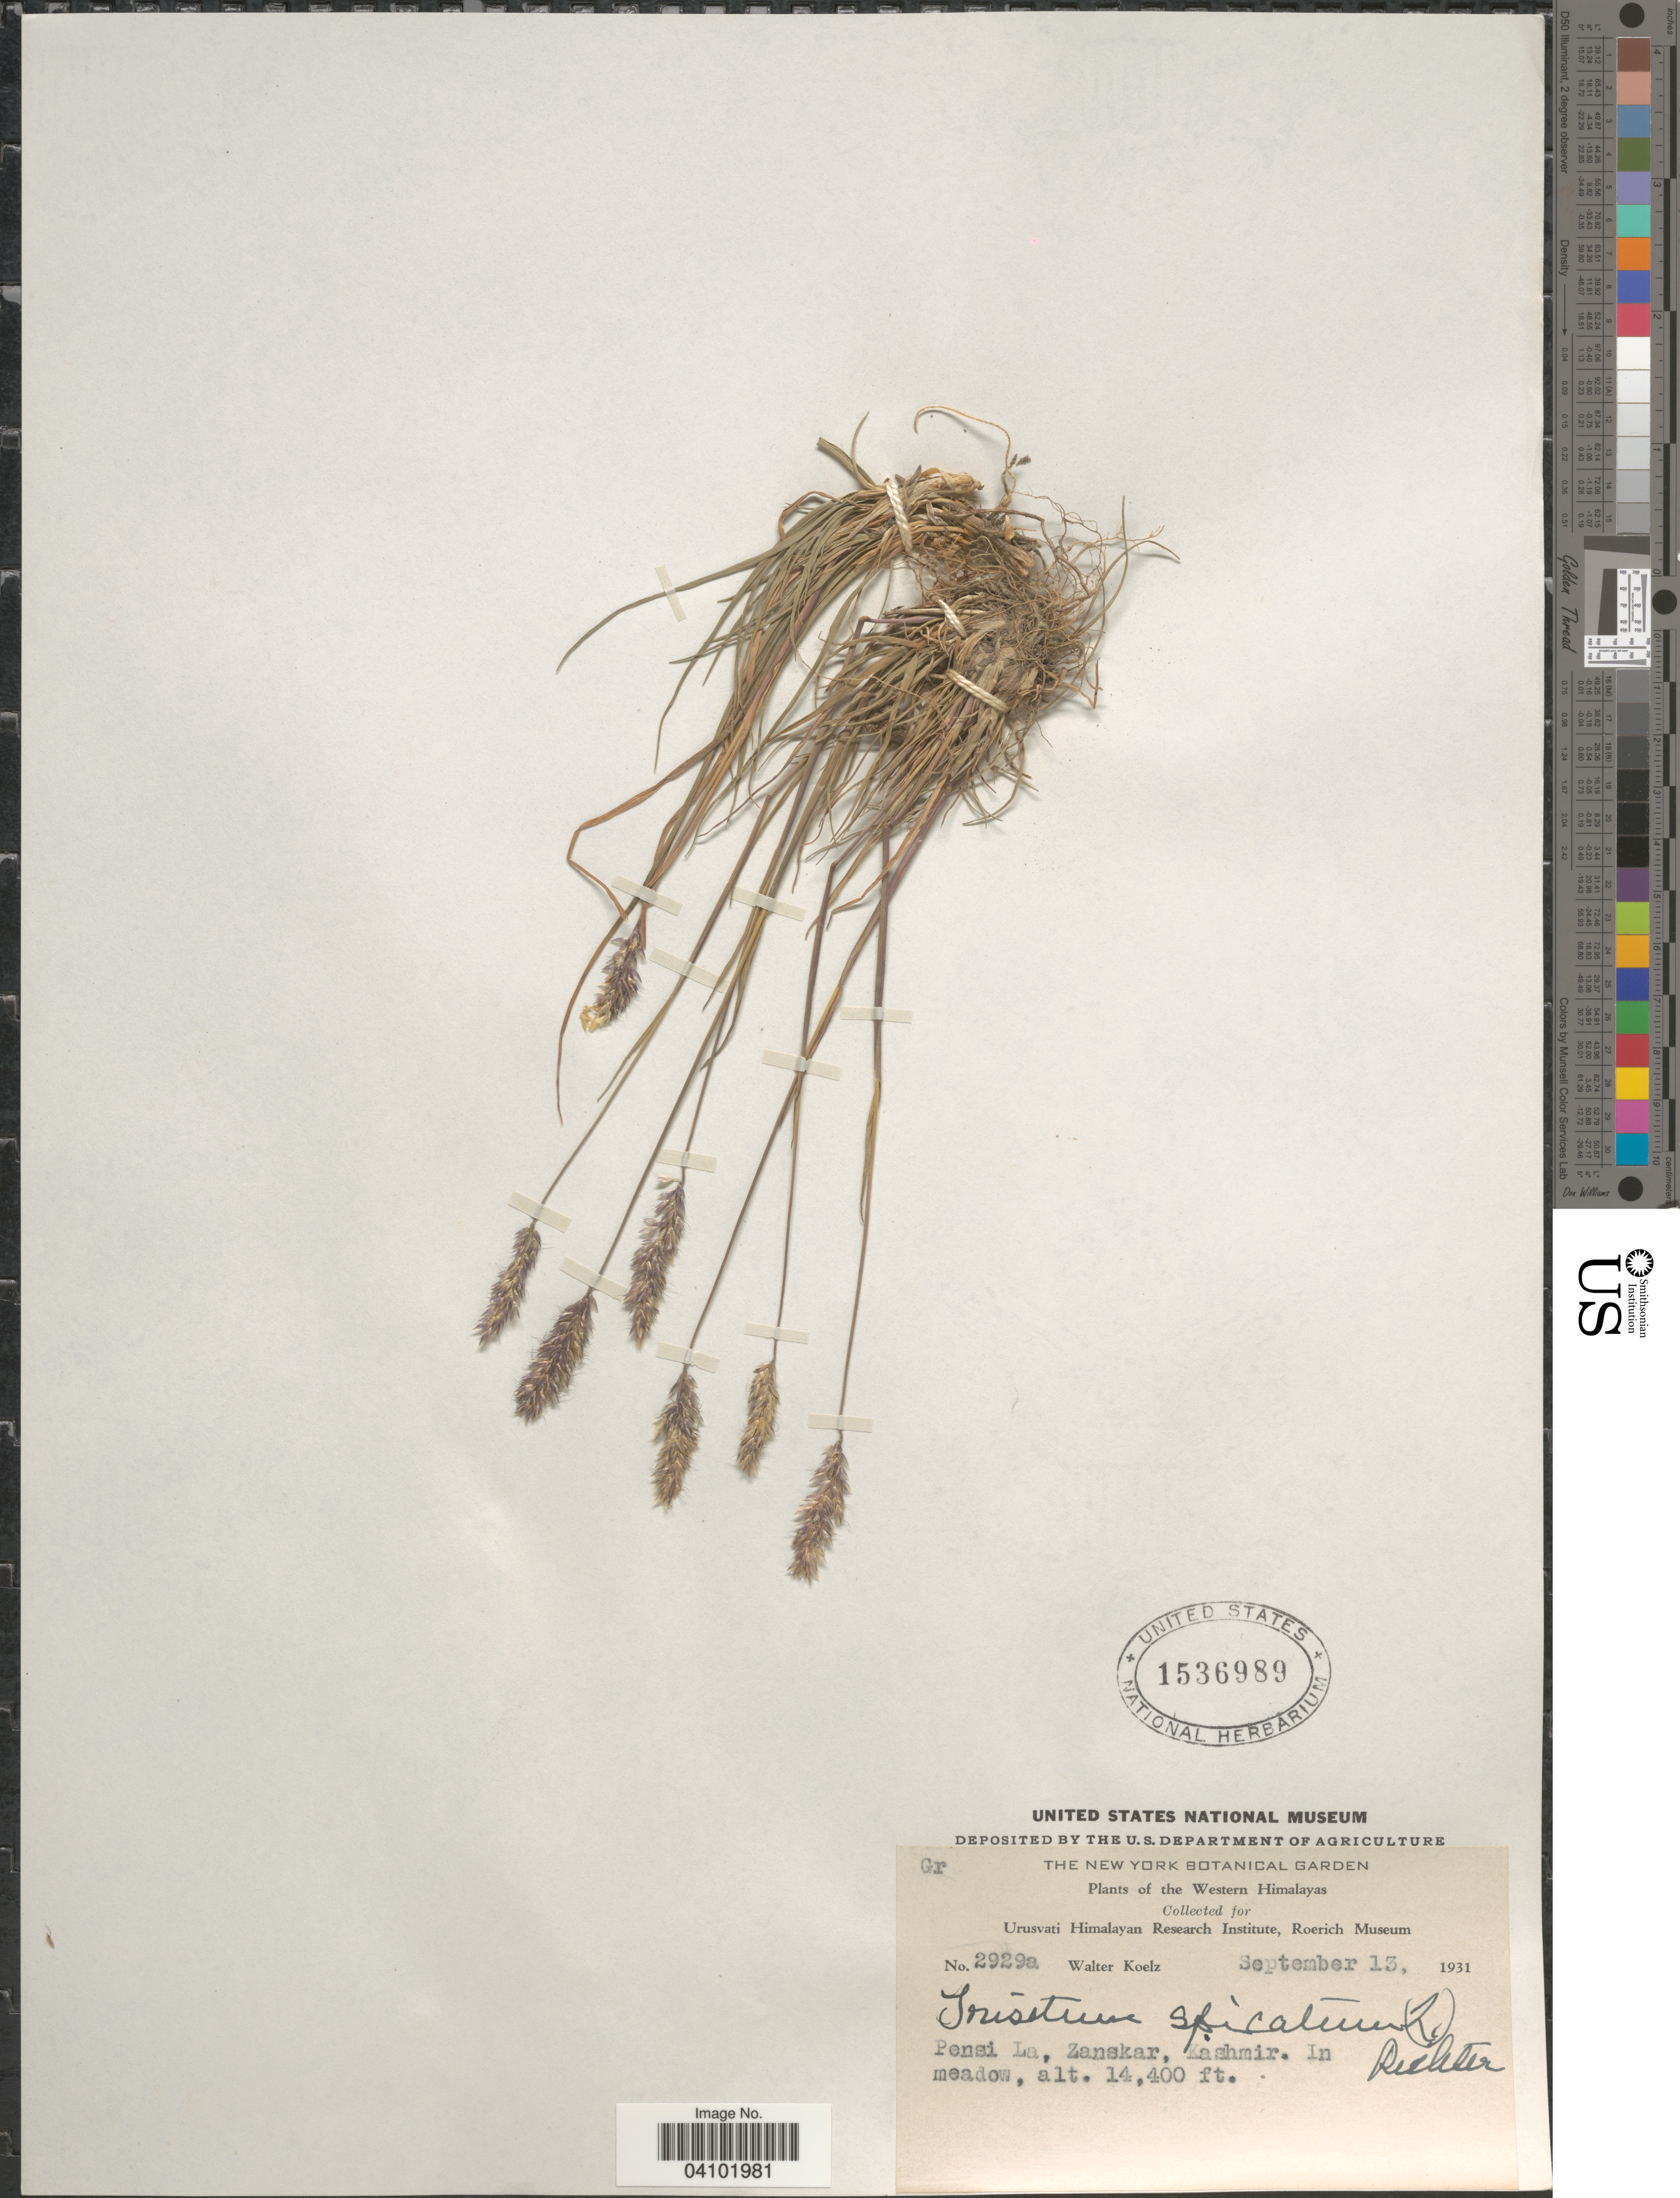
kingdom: Plantae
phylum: Tracheophyta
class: Liliopsida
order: Poales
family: Poaceae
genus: Koeleria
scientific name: Koeleria spicata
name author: (L.) Barberá et al.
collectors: W. N. Koelz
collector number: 2929a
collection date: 1931-09-13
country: India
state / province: Jammu and Kashmir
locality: Western Himalayas. Pensi La, Zanskar, Kashmir.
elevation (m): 4389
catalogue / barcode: US 1536989